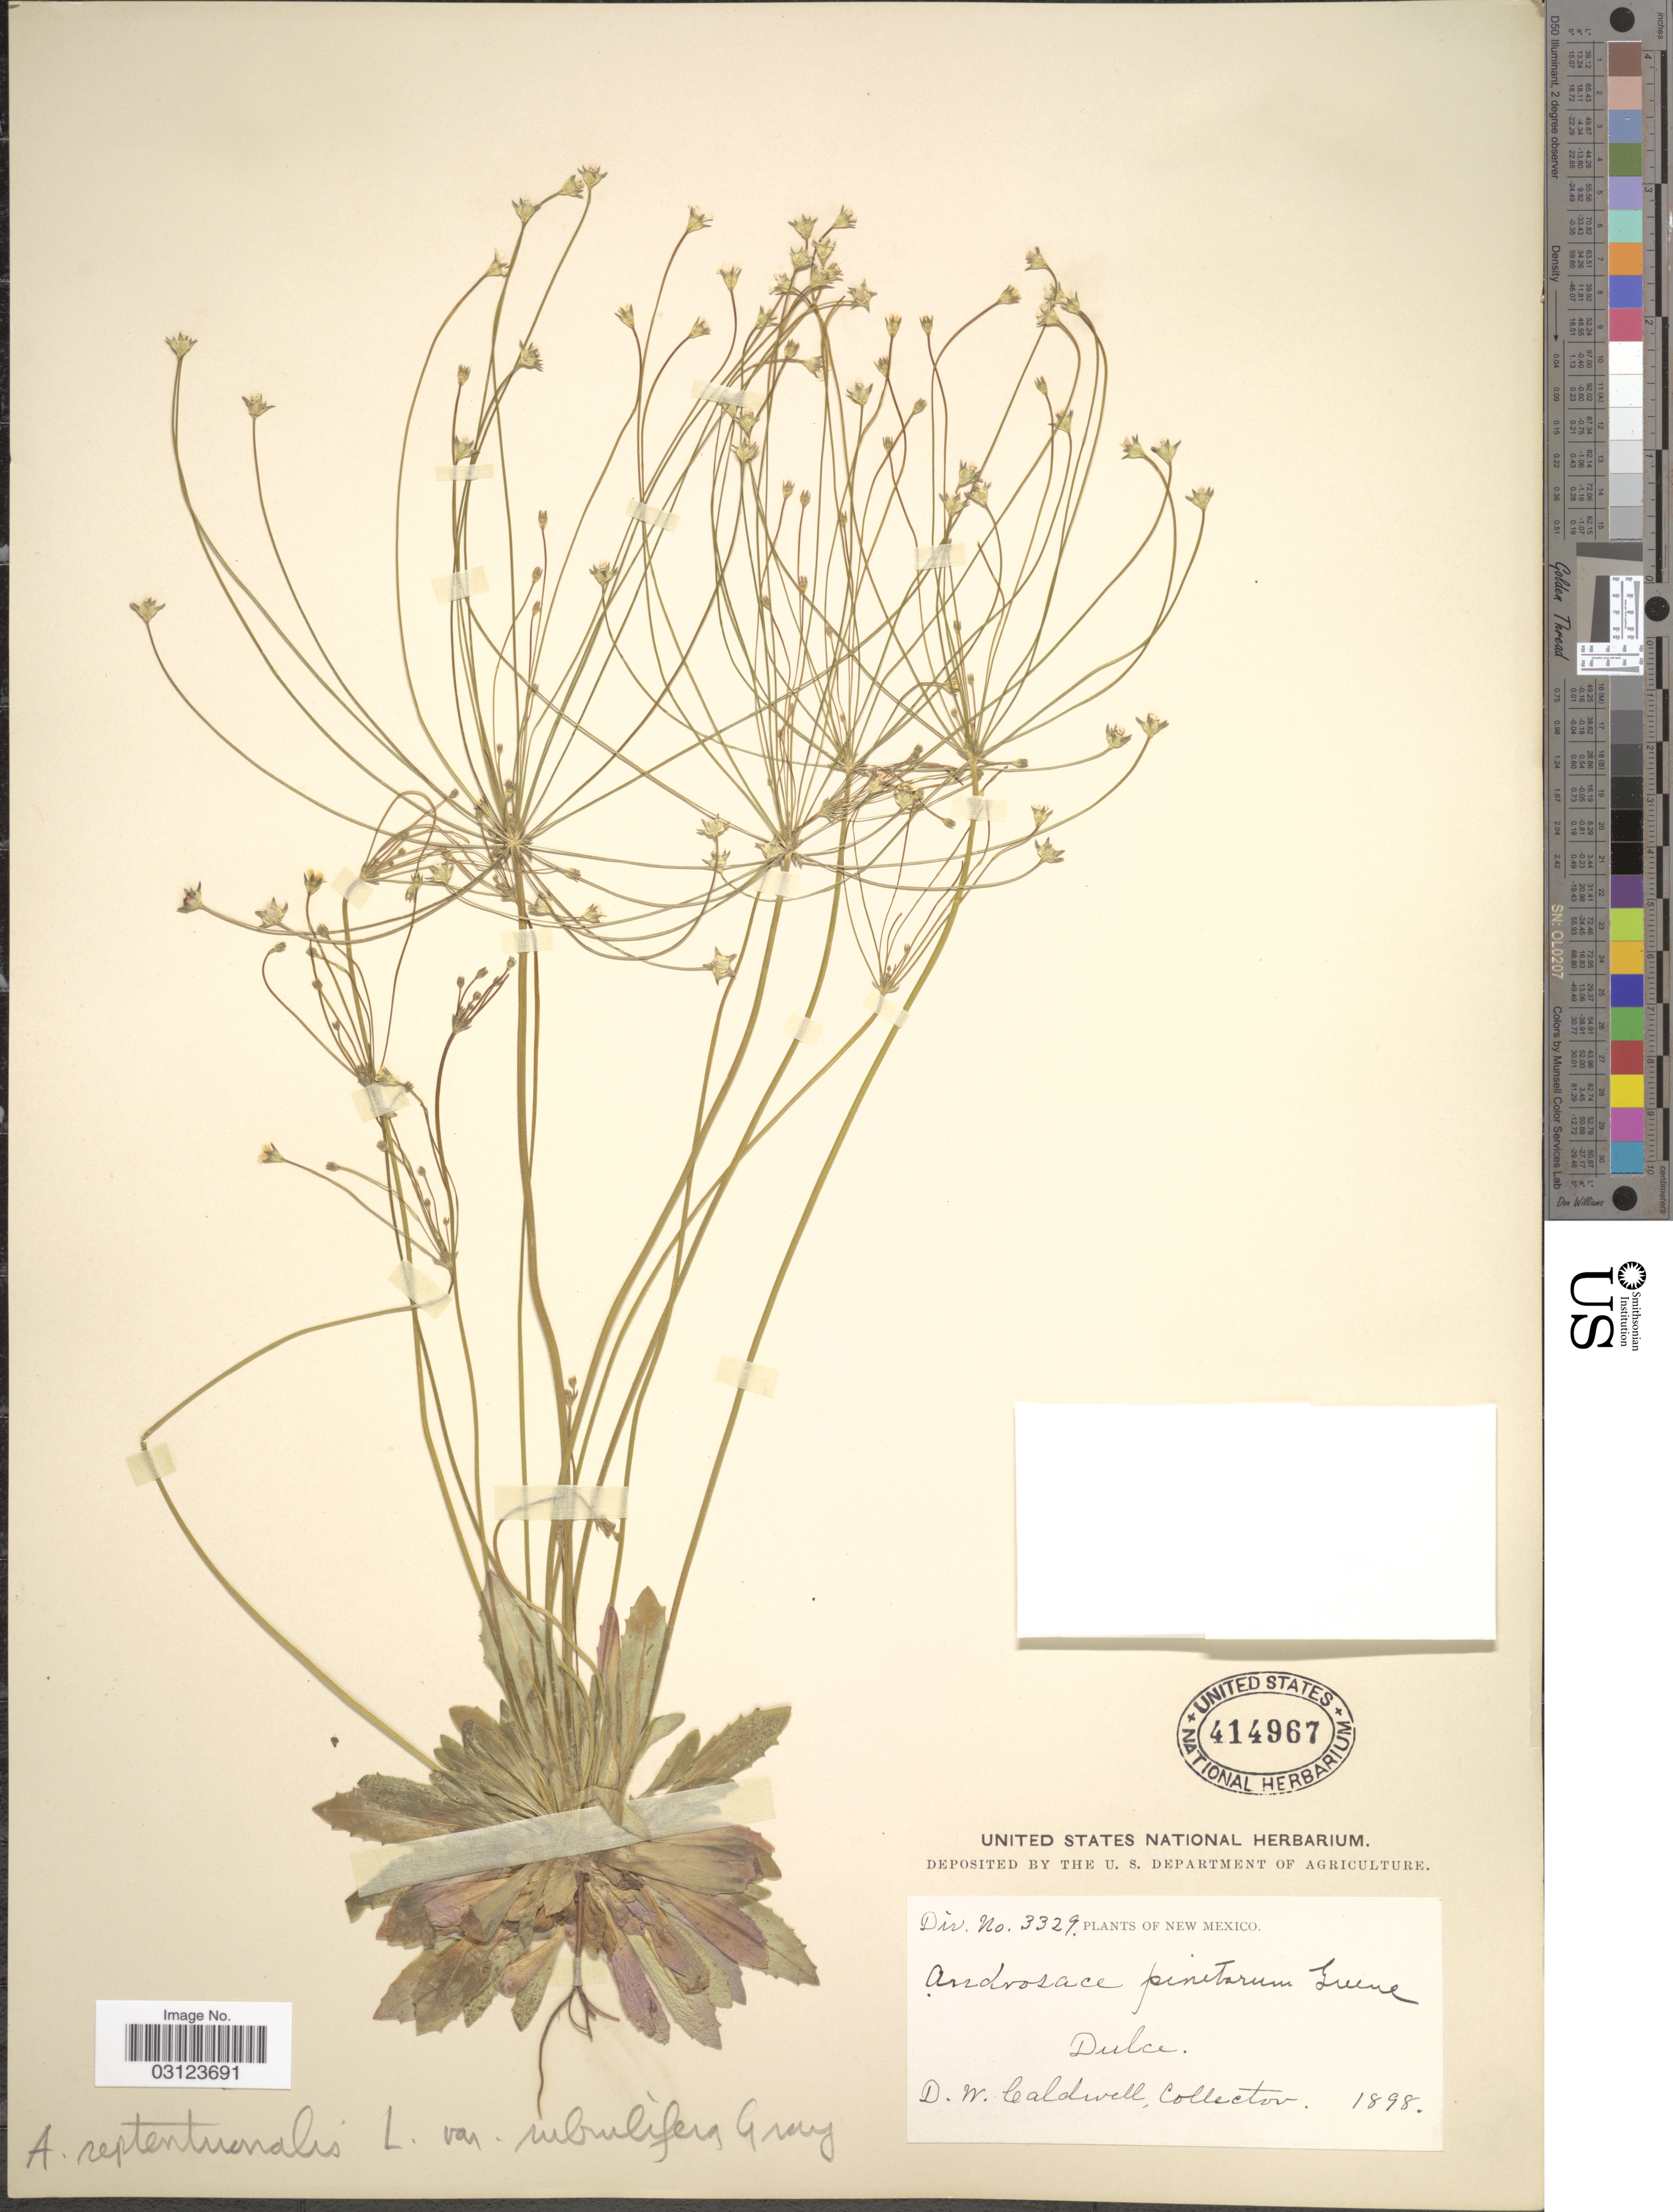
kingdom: Plantae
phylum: Tracheophyta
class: Magnoliopsida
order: Ericales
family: Primulaceae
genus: Androsace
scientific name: Androsace septentrionalis subsp. subulifera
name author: (A. Gray) G.T. Robbins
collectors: D. Caldwell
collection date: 1898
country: United States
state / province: New Mexico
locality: Dulce.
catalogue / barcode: US 414967